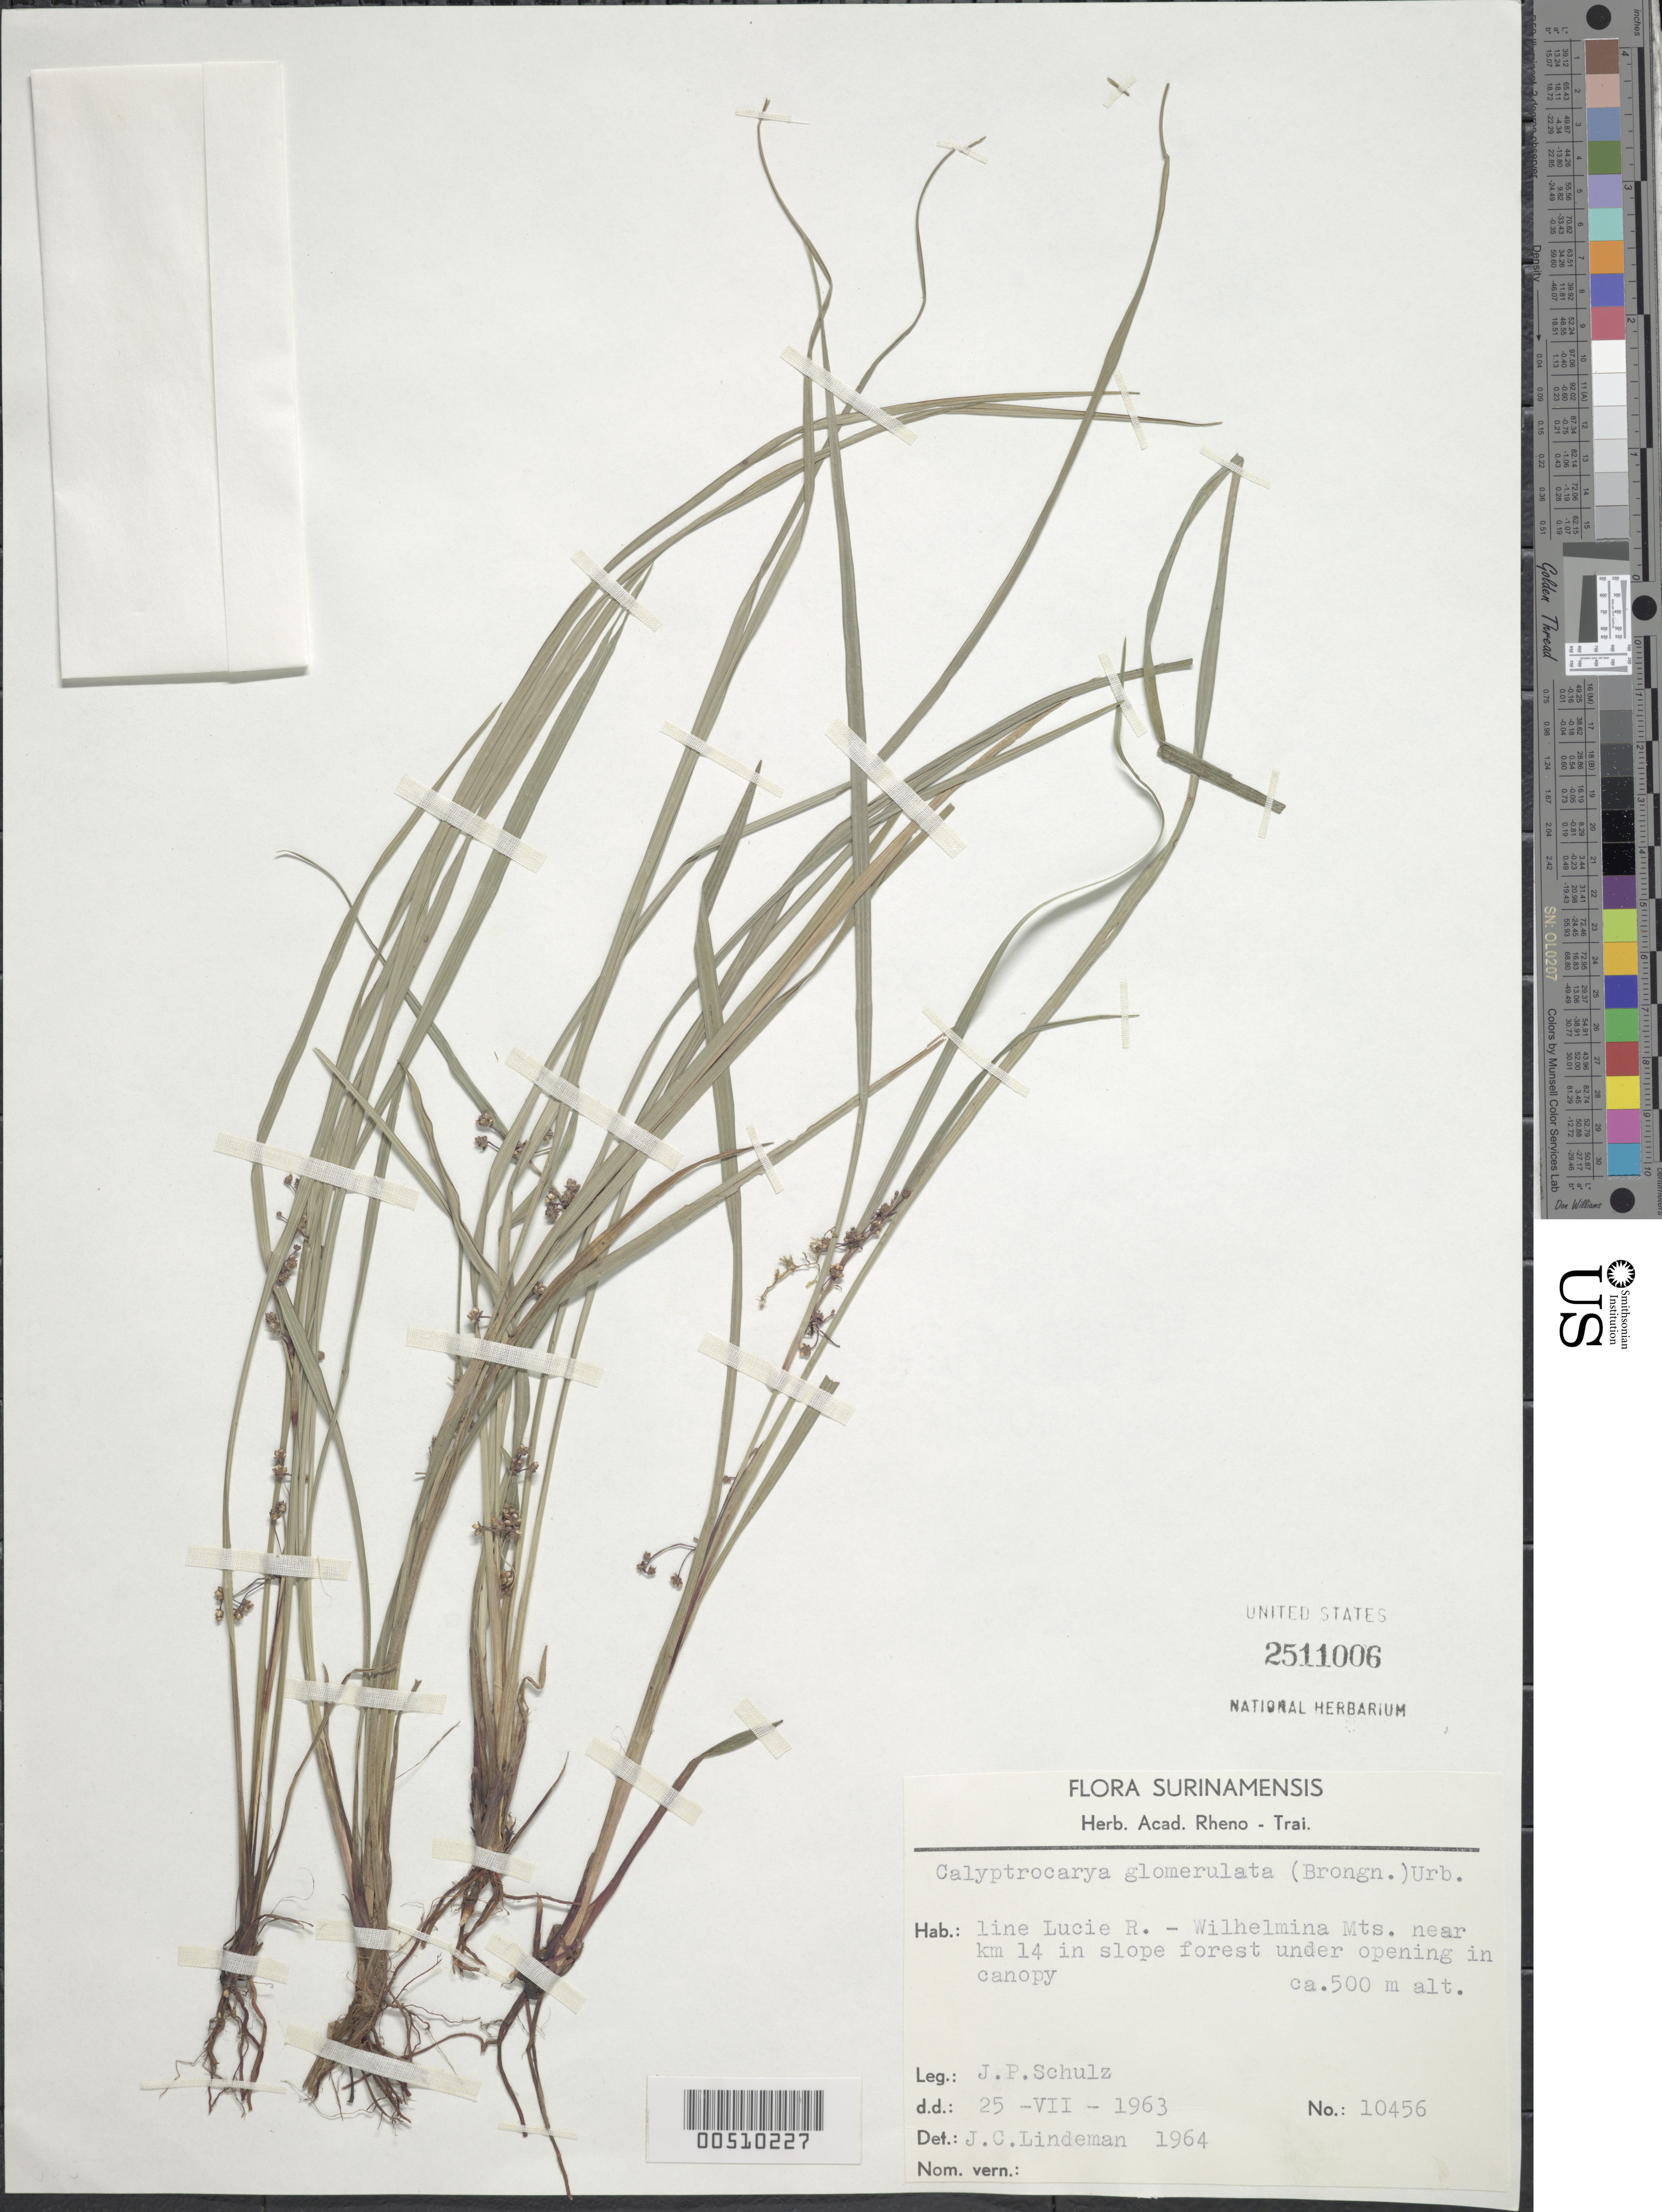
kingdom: Plantae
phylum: Tracheophyta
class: Liliopsida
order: Poales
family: Cyperaceae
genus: Calyptrocarya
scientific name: Calyptrocarya glomerulata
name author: (Brongn.) Urb.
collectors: J. P. Schulz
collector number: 10456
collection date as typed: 25 Aug 1963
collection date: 1963-08-25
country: Suriname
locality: Lucie River - Wilhelmina Mts., near km 14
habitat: In slope forest under opening in canopy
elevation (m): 500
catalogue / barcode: US 2511006